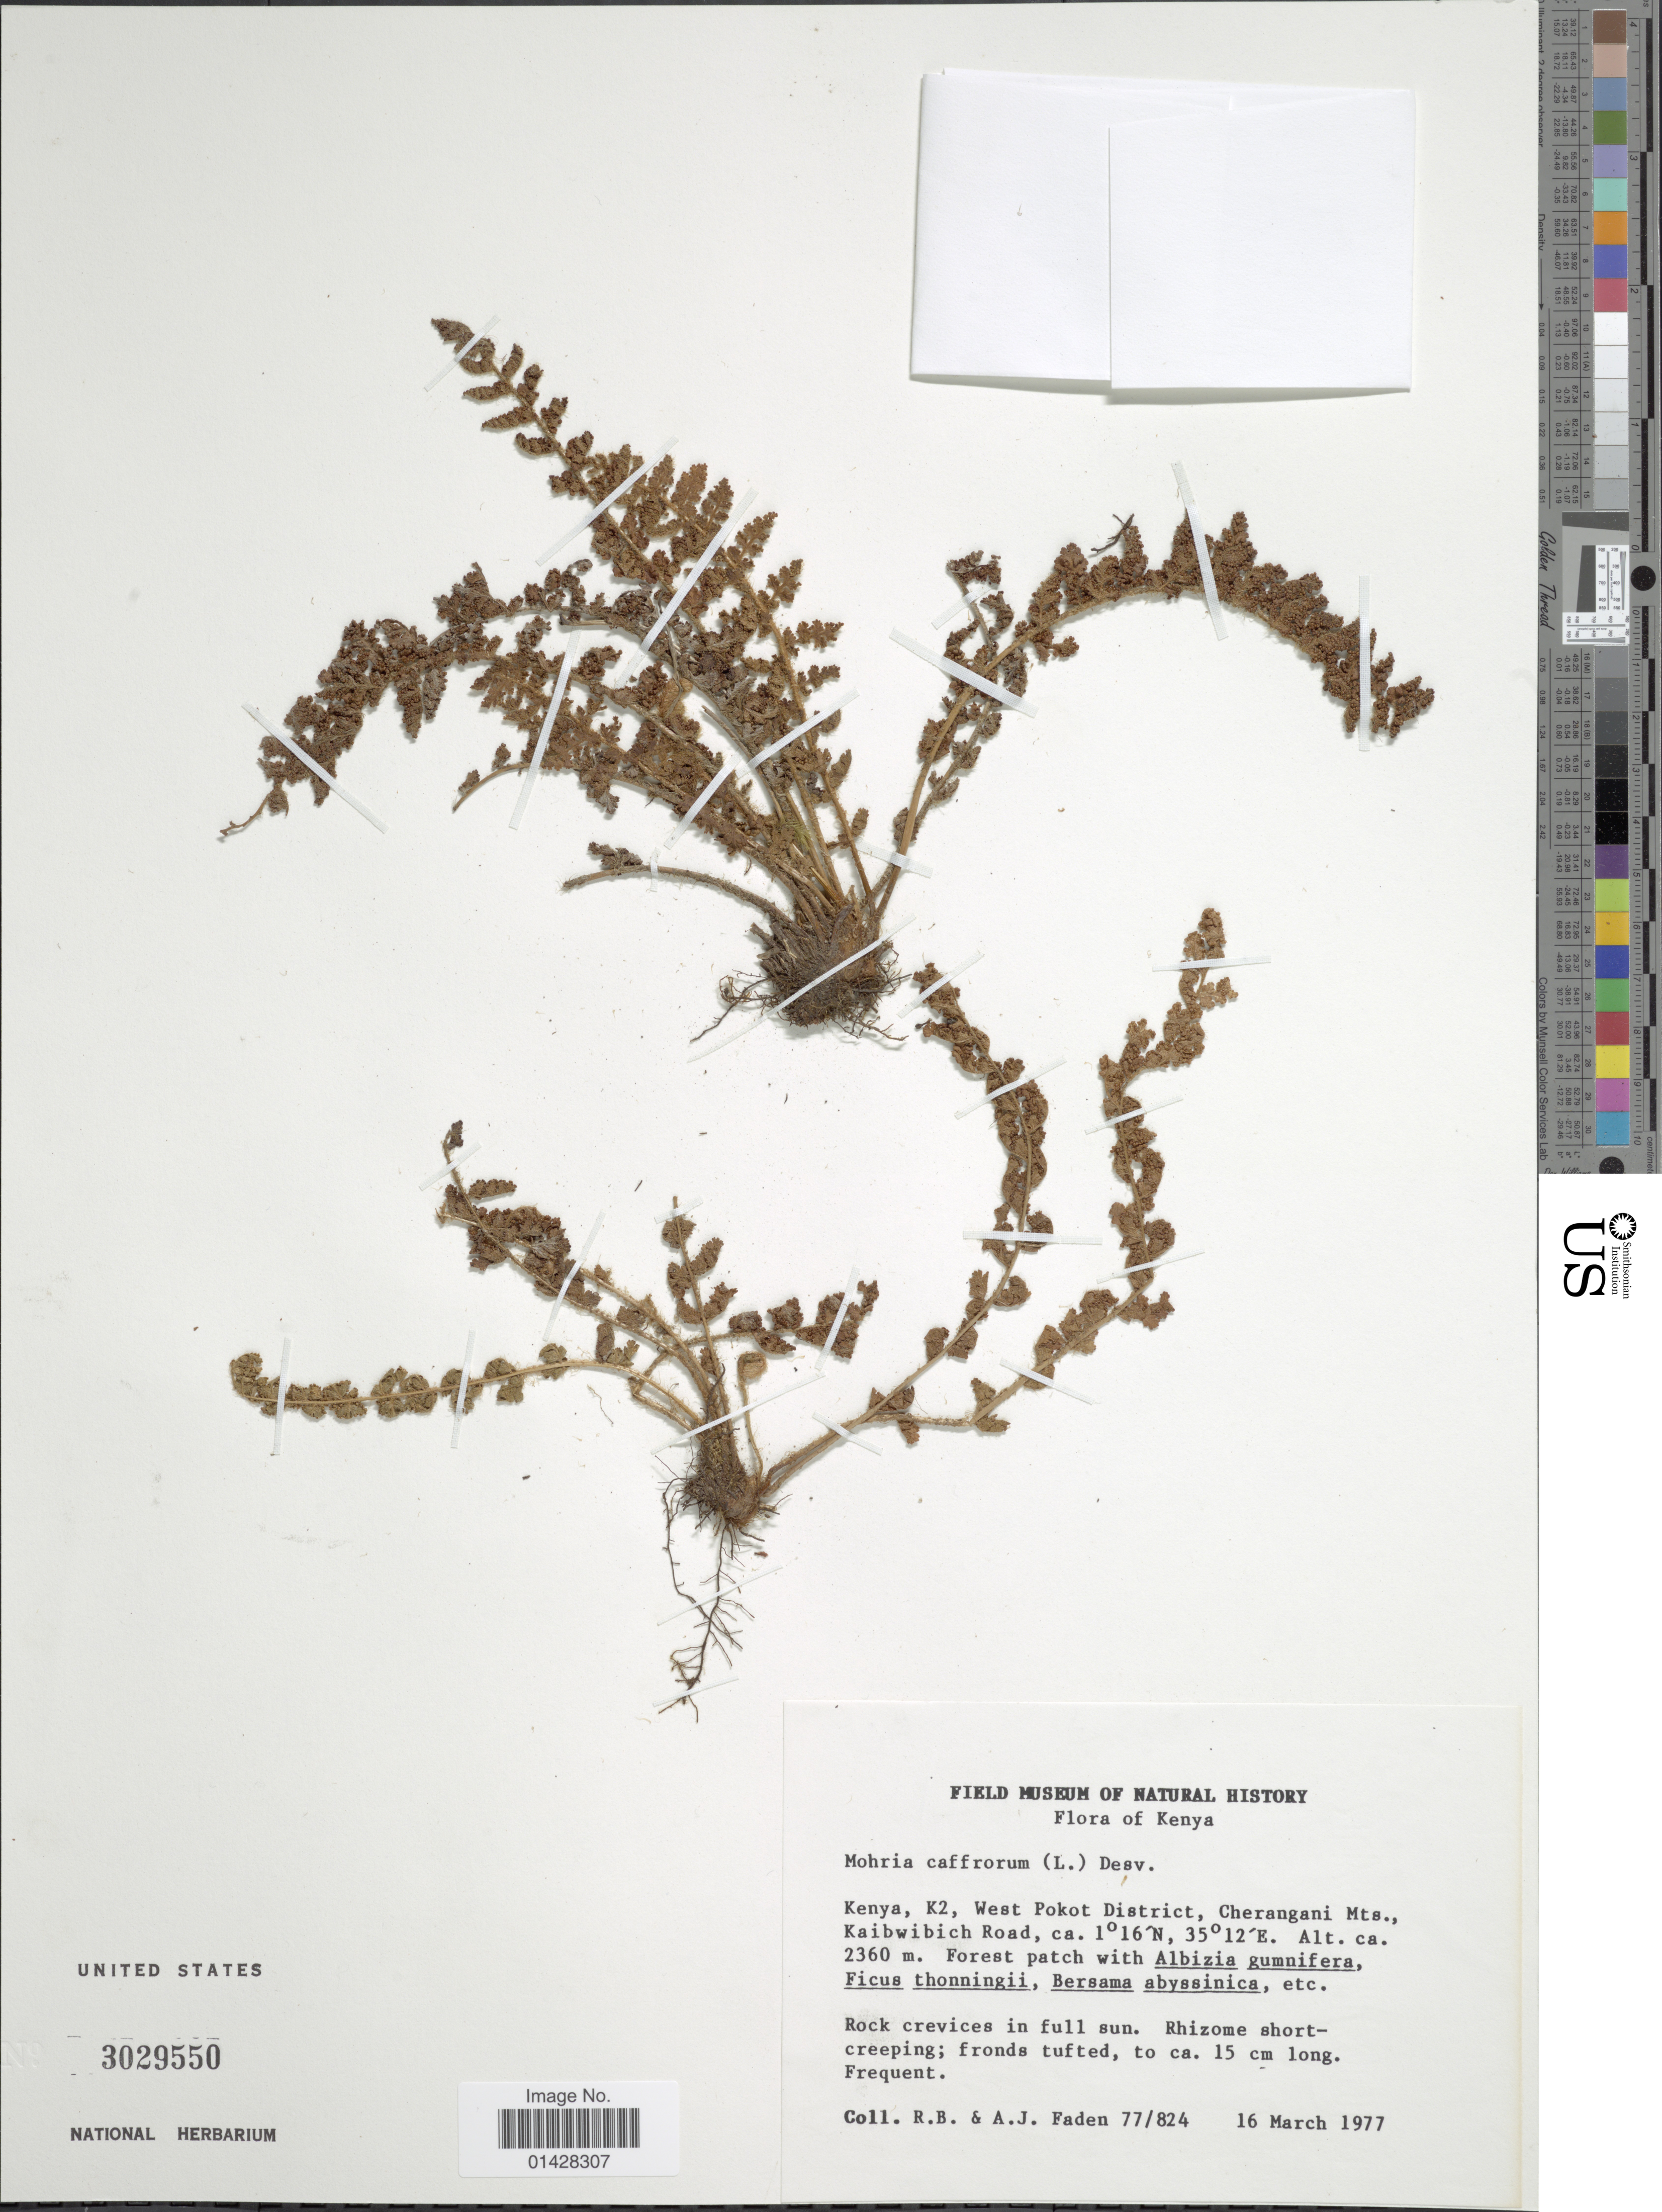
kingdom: Plantae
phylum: Tracheophyta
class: Polypodiopsida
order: Schizaeales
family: Anemiaceae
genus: Anemia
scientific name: Anemia cafforum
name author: (L.) Christenh.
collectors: R. B. Faden & A. J. Faden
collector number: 77/824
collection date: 1977-03-16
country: Kenya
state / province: West Pokot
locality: K2, West Pokot District, Cherangani Mts., Kaibwibich Road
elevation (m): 2360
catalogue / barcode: US 3029550